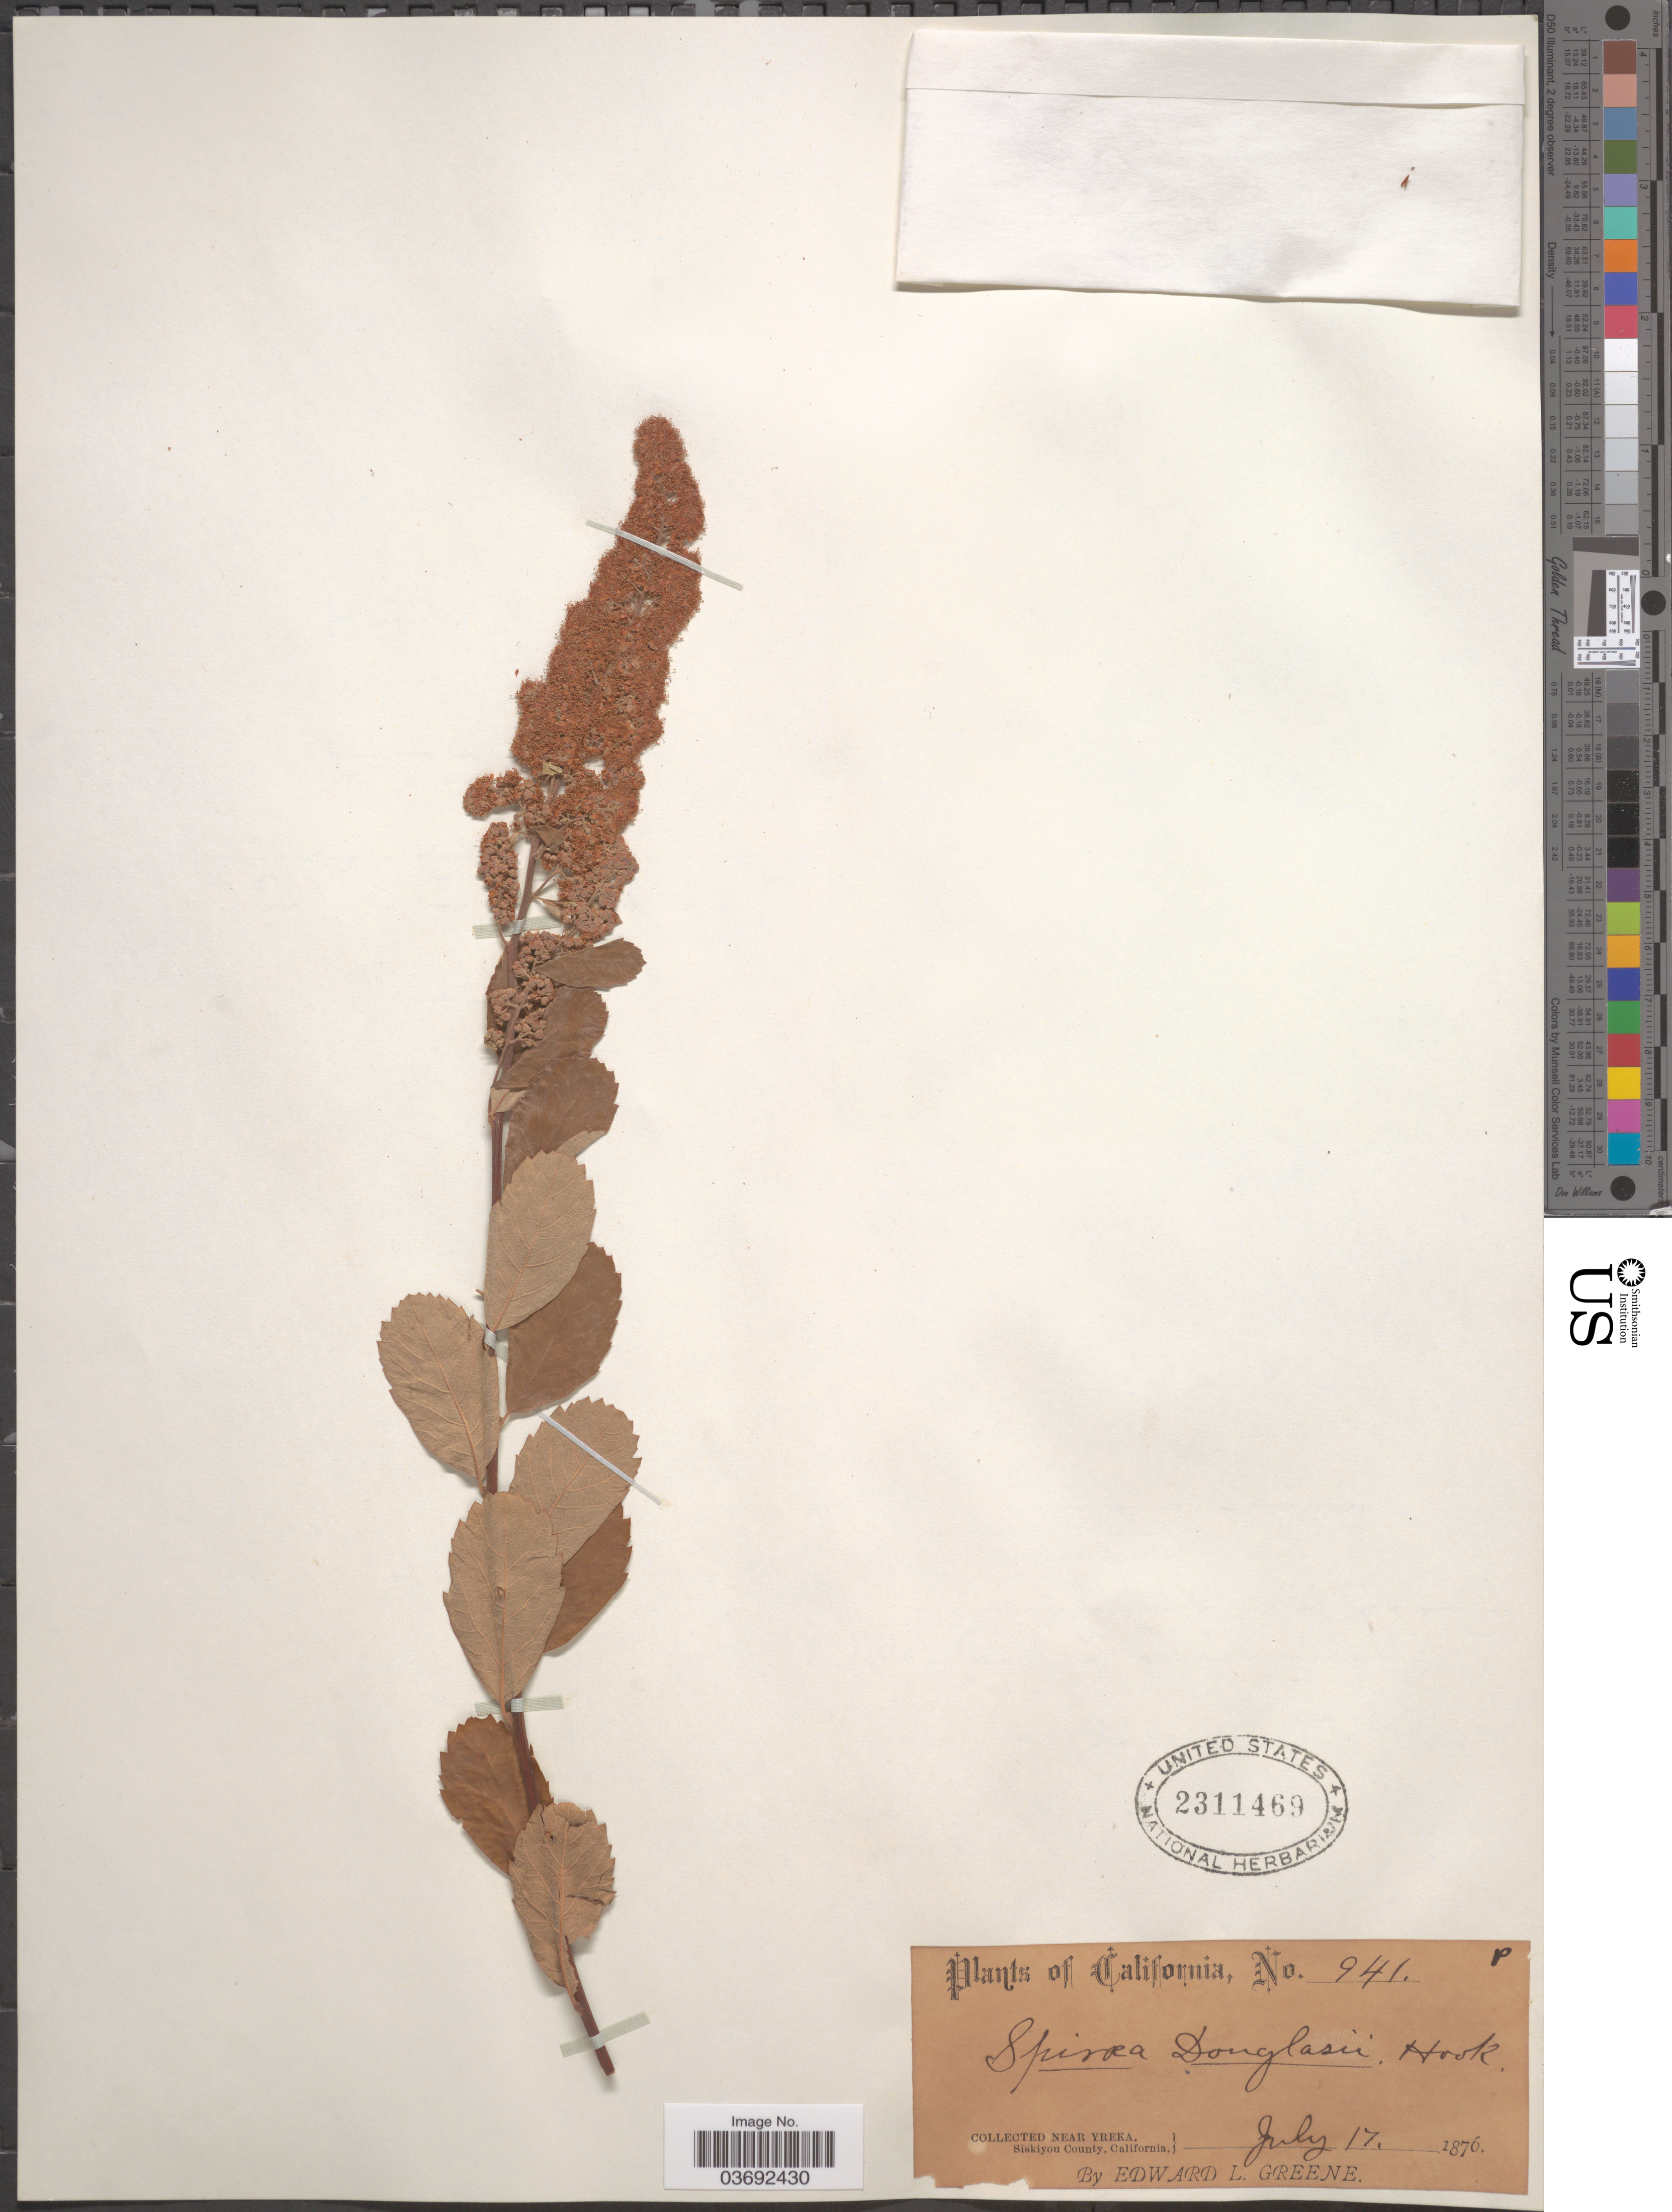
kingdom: Plantae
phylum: Tracheophyta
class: Magnoliopsida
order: Rosales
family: Rosaceae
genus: Spiraea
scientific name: Spiraea douglasii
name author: Hook.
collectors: E. L. Greene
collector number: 941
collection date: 1876-07-17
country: United States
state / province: California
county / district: Siskiyou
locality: Near Yreka, Siskiyou County.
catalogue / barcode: US 2311469